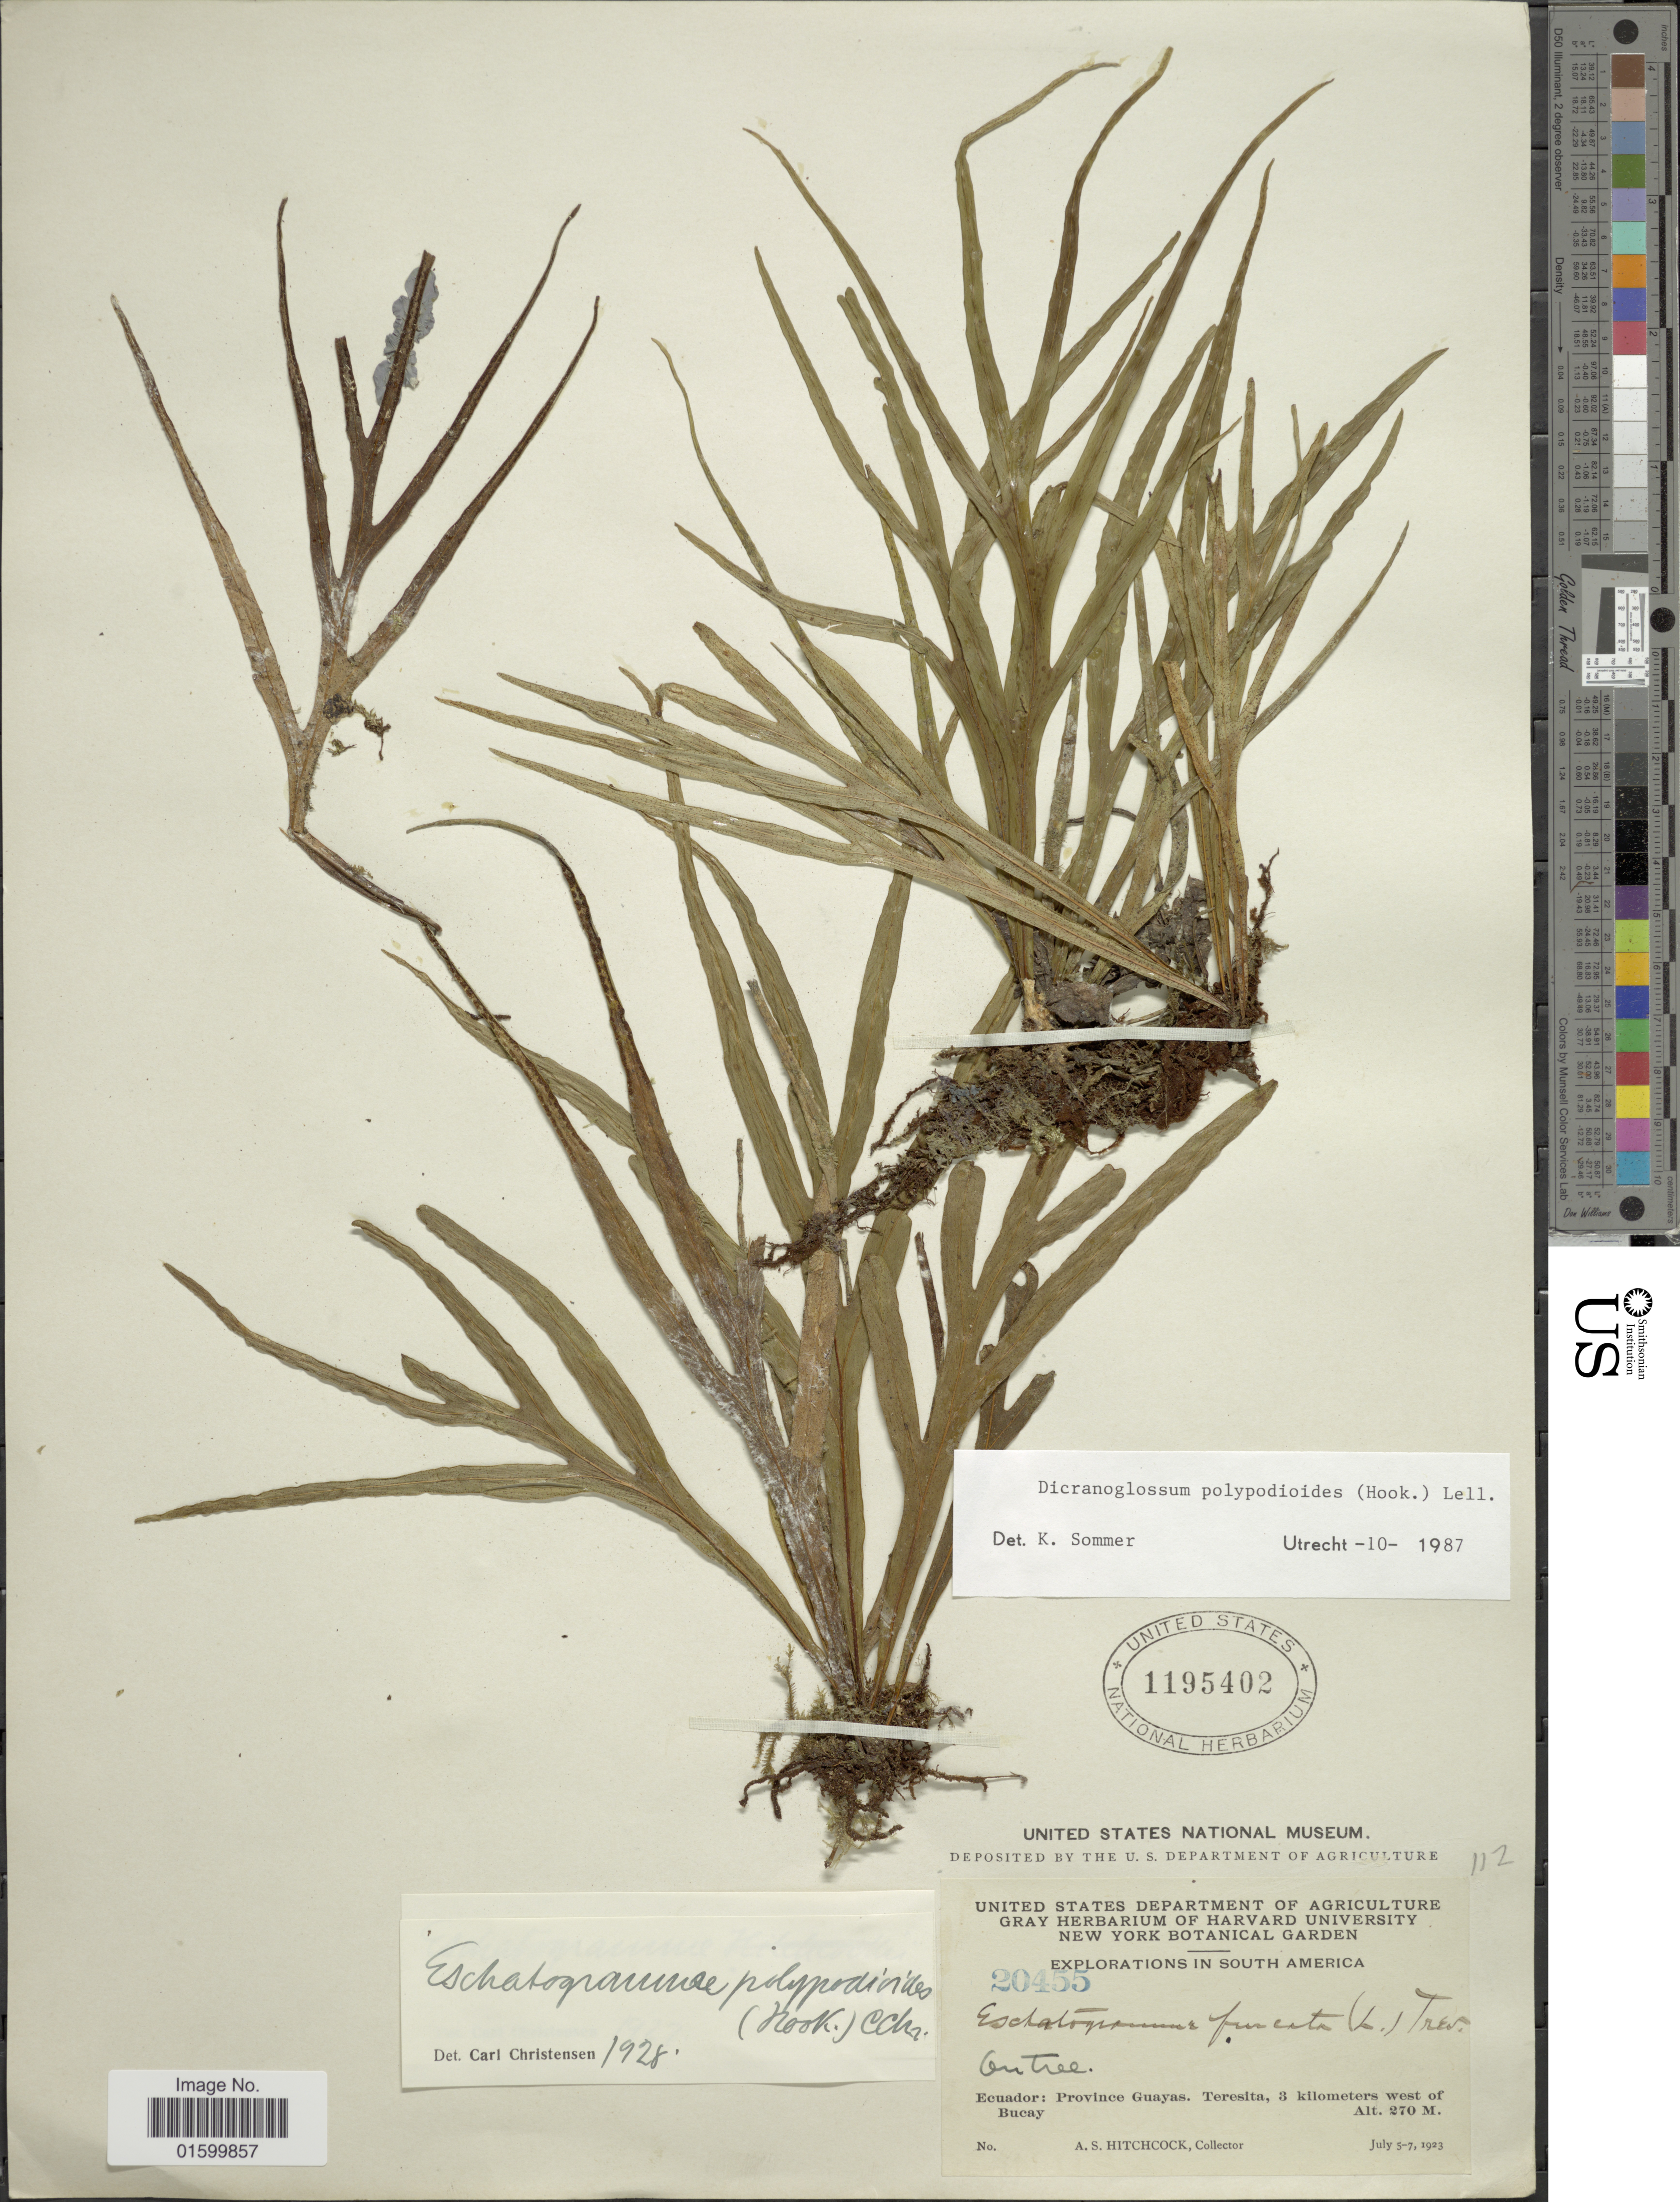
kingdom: Plantae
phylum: Tracheophyta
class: Polypodiopsida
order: Polypodiales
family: Polypodiaceae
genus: Pleopeltis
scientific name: Pleopeltis polypodioides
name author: (L.) E.G. Andrews & Windham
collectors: A. S. Hitchcock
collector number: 20455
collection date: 1923-07-05/1923-07-07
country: Ecuador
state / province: Guayas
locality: Ecuador: Province Guayas, Teresita, 3 kilometers west of Bucay, South America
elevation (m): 270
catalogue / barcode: US 1195402